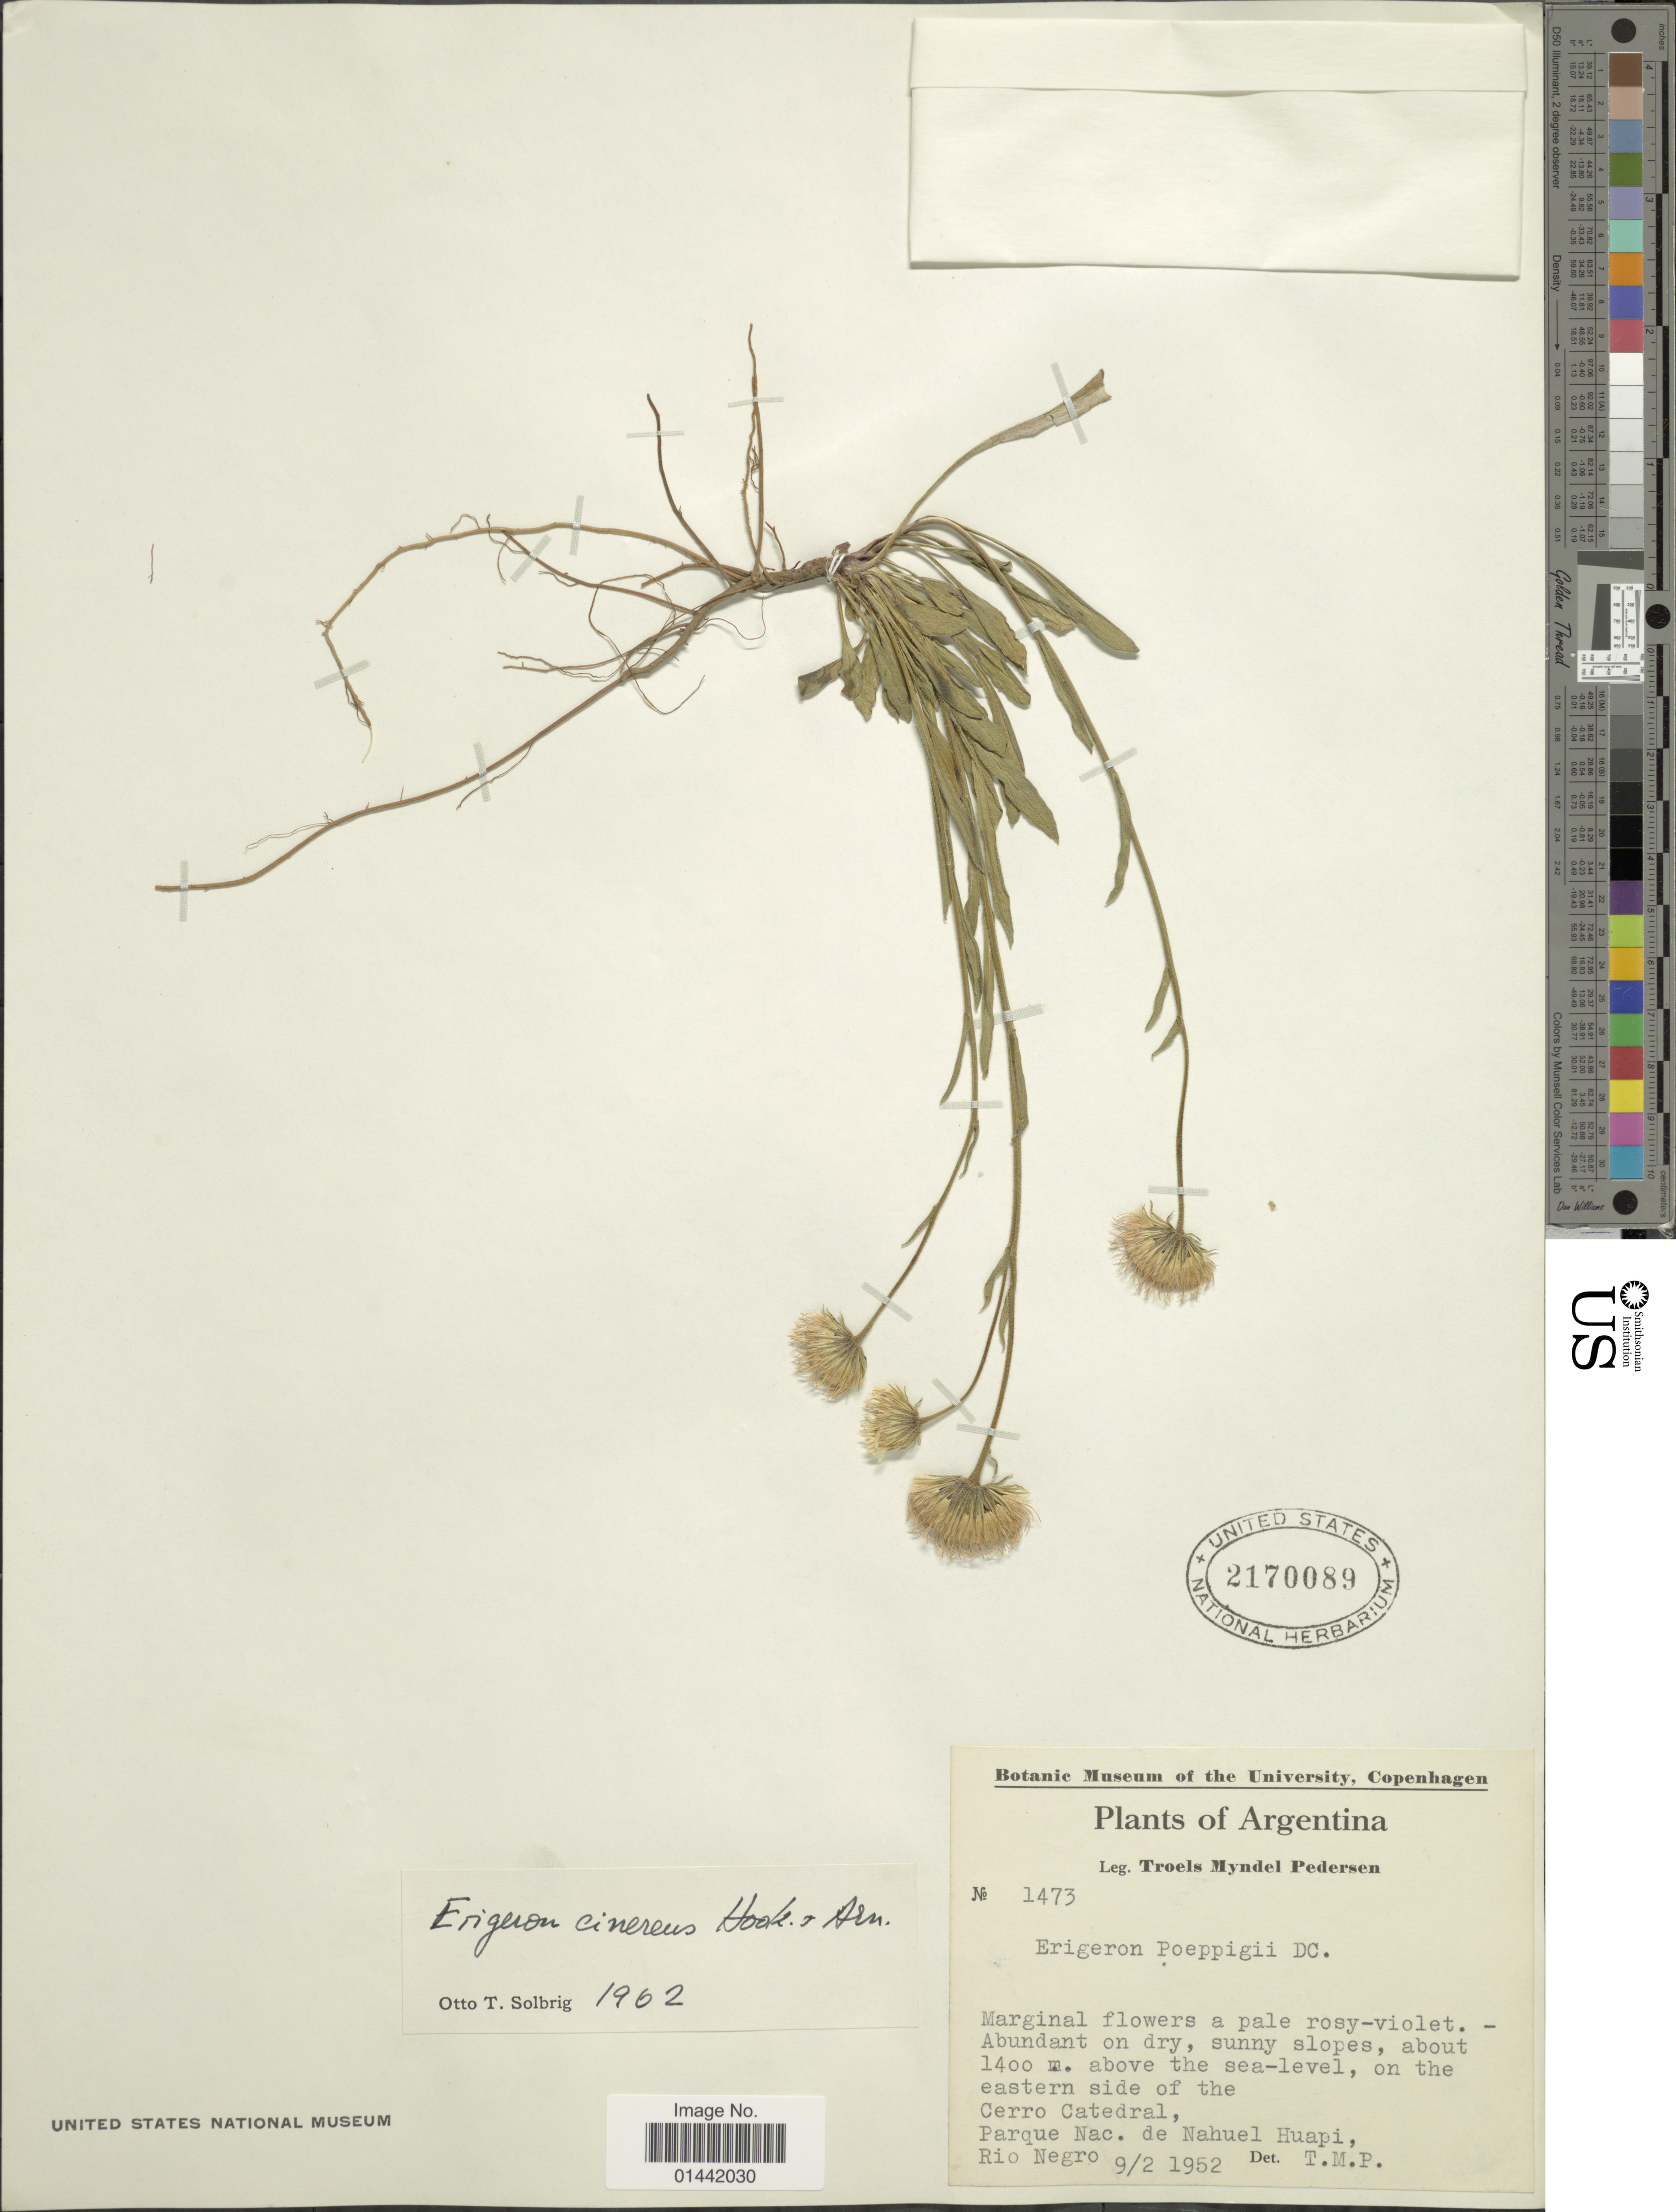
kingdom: Plantae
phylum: Tracheophyta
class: Magnoliopsida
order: Asterales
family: Asteraceae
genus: Erigeron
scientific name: Erigeron cinereus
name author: A. Gray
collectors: T. Pederson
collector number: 1473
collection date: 1952-02-09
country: Argentina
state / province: Rio Negro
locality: Abundant on dry, sunny slopes, on the eastern side of the Cerro Catedral, Parque. Nac. de Nahuel Huapi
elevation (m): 1400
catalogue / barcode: US 2170089